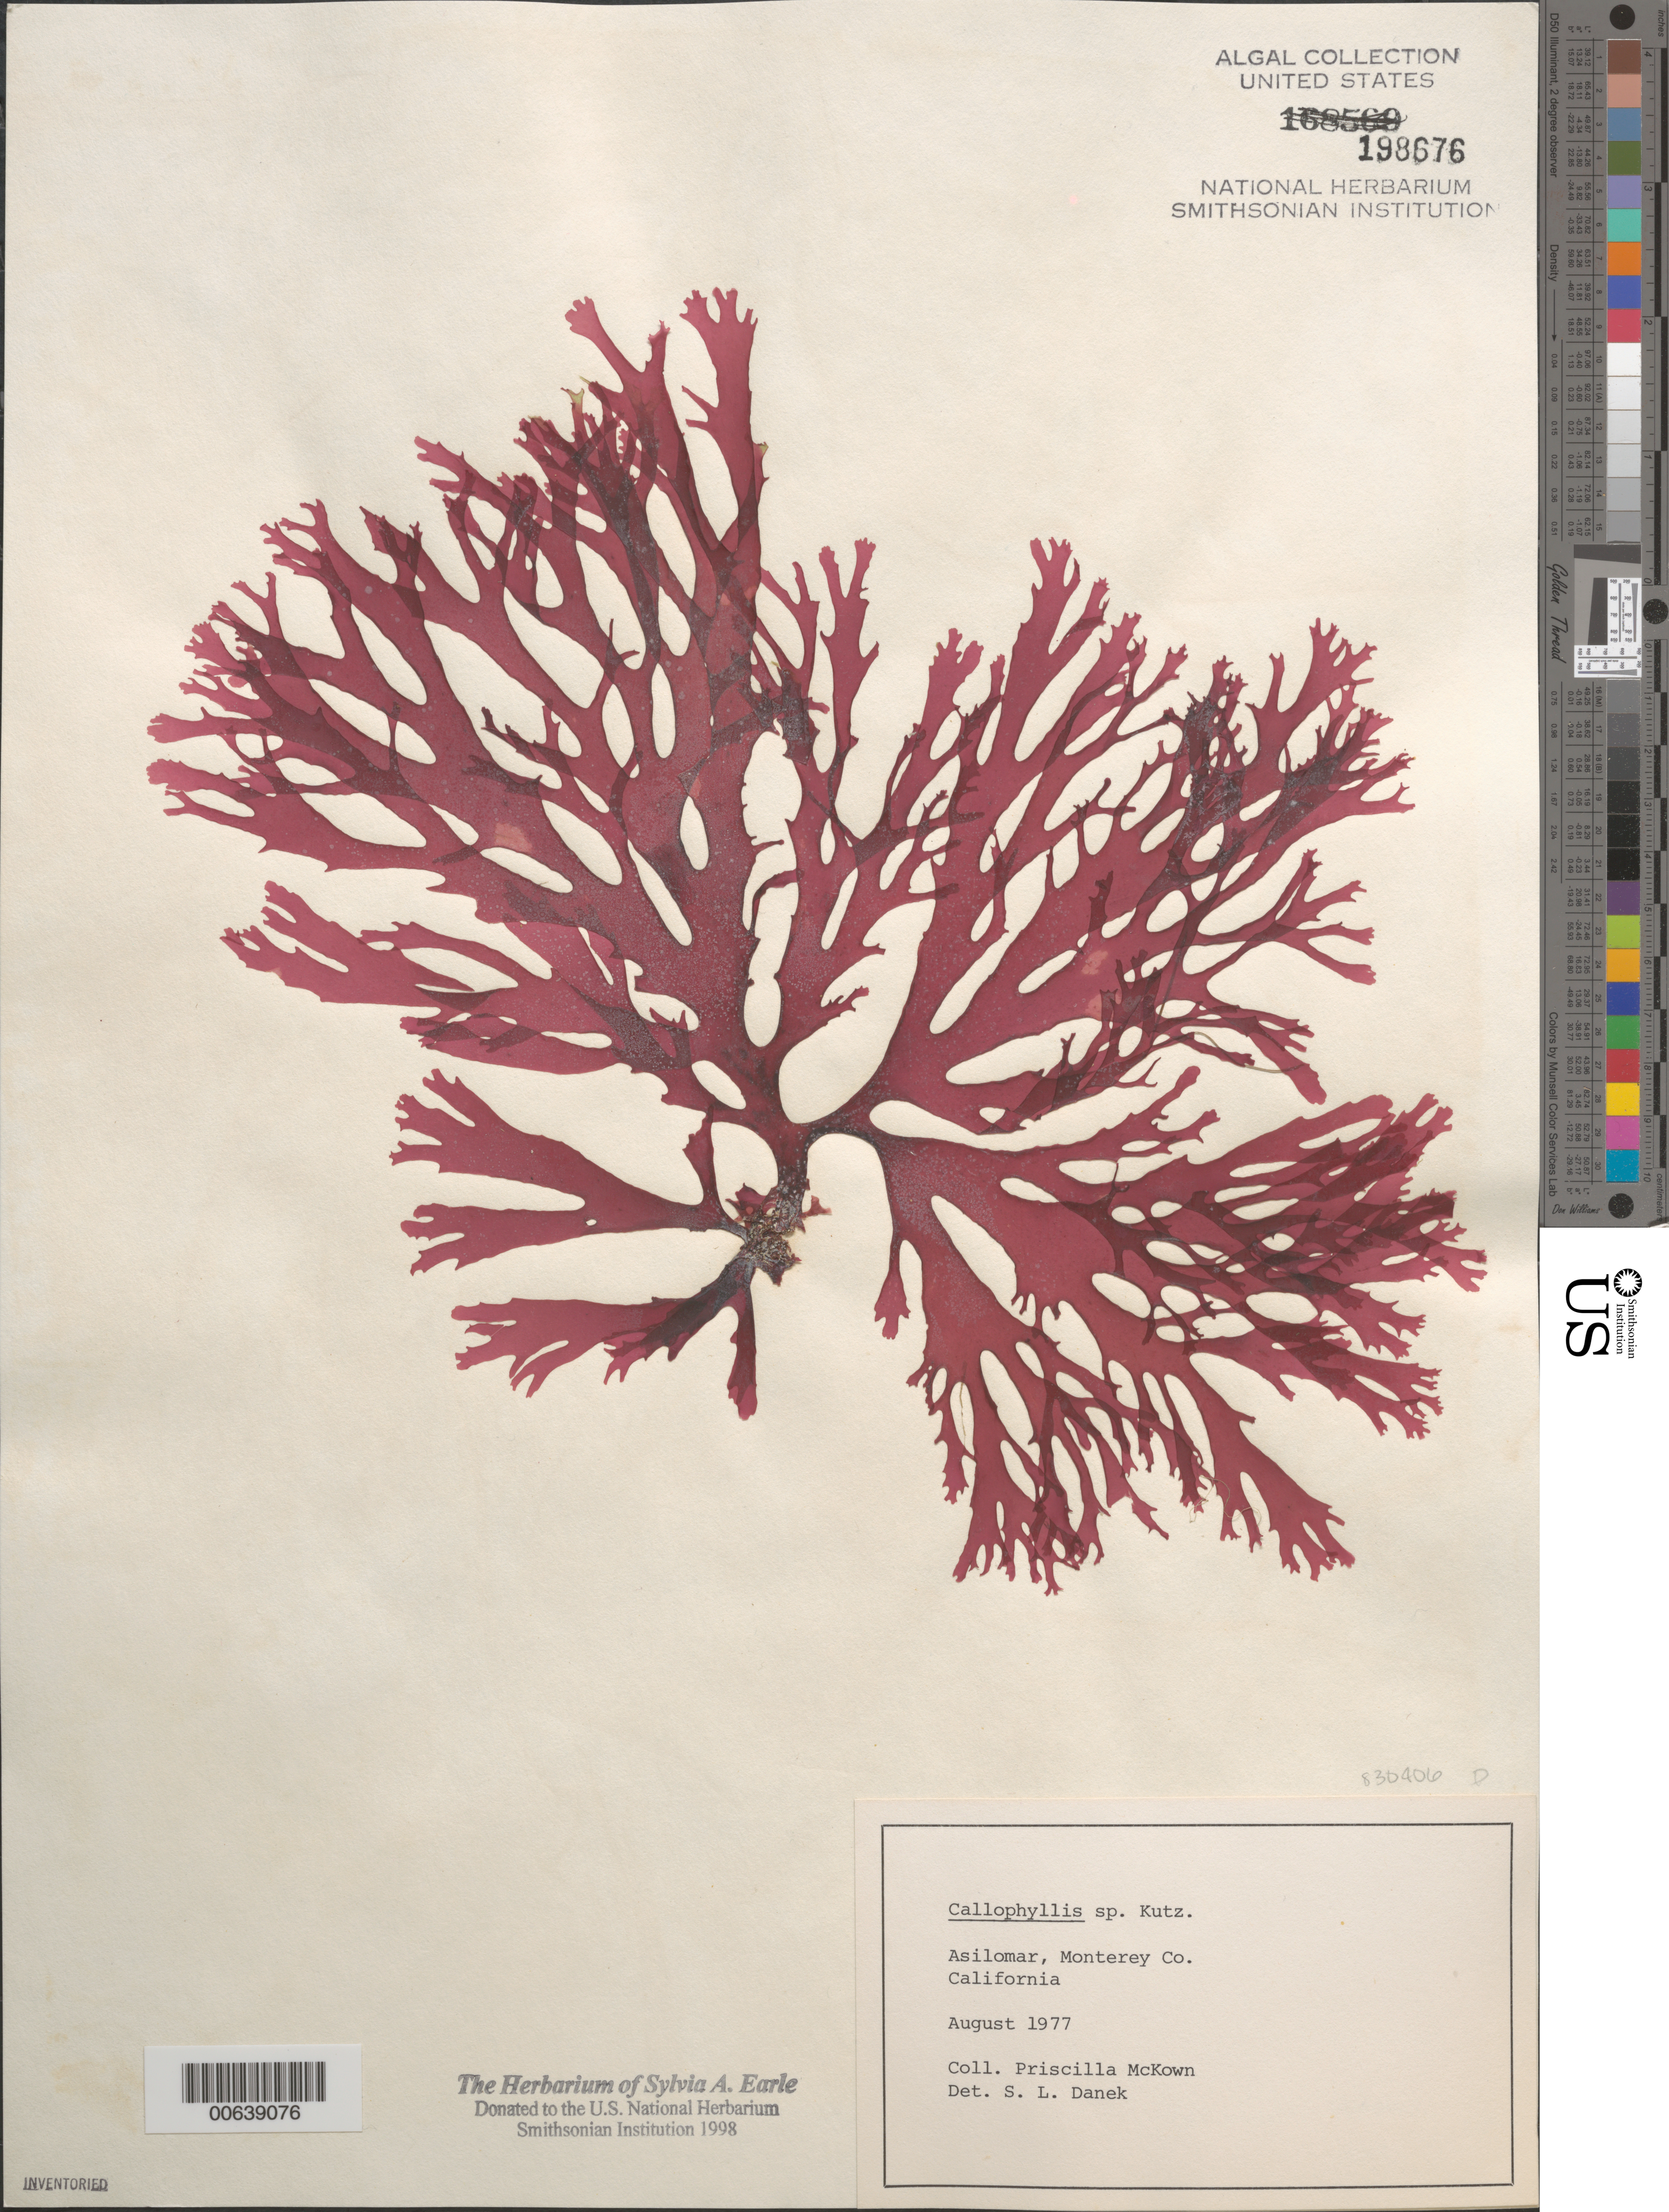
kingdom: Plantae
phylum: Rhodophyta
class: Florideophyceae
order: Gigartinales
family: Kallymeniaceae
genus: Callophyllis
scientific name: Callophyllis sp.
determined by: Danek, S. L.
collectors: P. McKown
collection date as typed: Aug 1977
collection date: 1977-08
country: United States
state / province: California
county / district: Monterey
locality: Asilomar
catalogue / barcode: US 198676